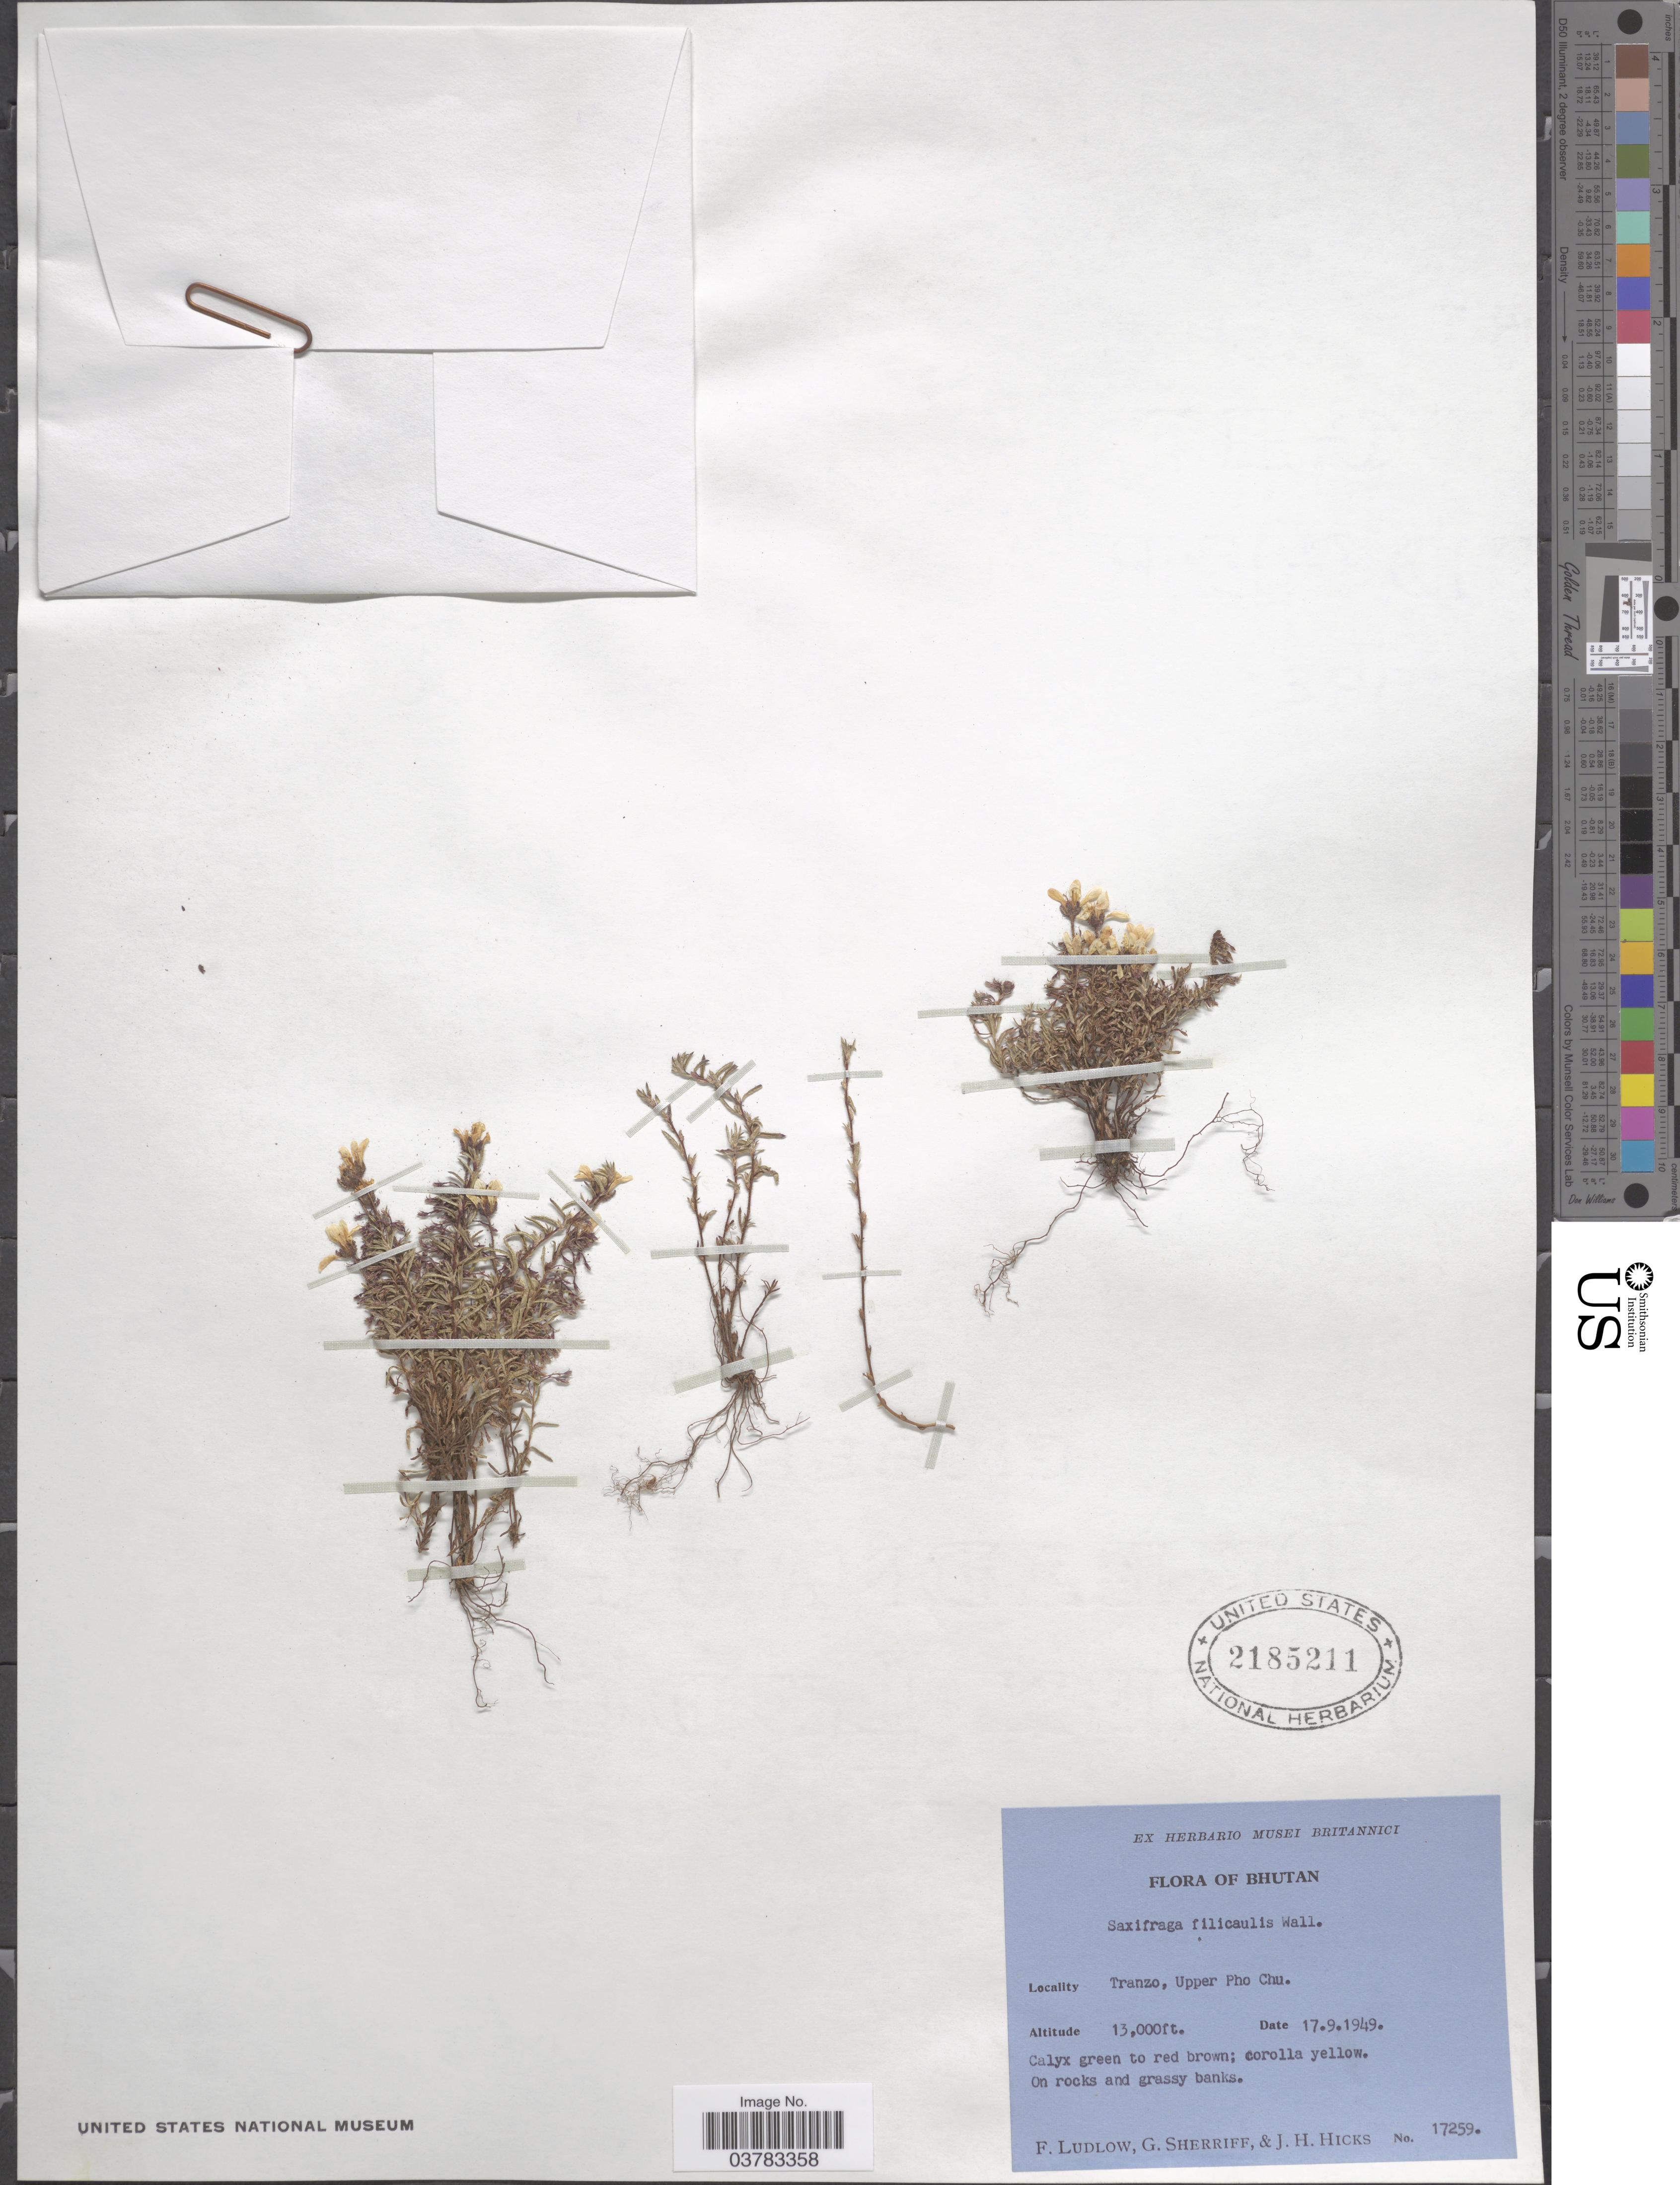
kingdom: Plantae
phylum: Tracheophyta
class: Magnoliopsida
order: Saxifragales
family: Saxifragaceae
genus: Saxifraga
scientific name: Saxifraga filicaulis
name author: Wall. ex Ser.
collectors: F. Ludlow, G. Sherriff & J. H. Hicks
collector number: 17259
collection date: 1949-09-17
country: Bhutan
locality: Tranzo, Upper Pho Chu.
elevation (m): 3962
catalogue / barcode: US 2185211